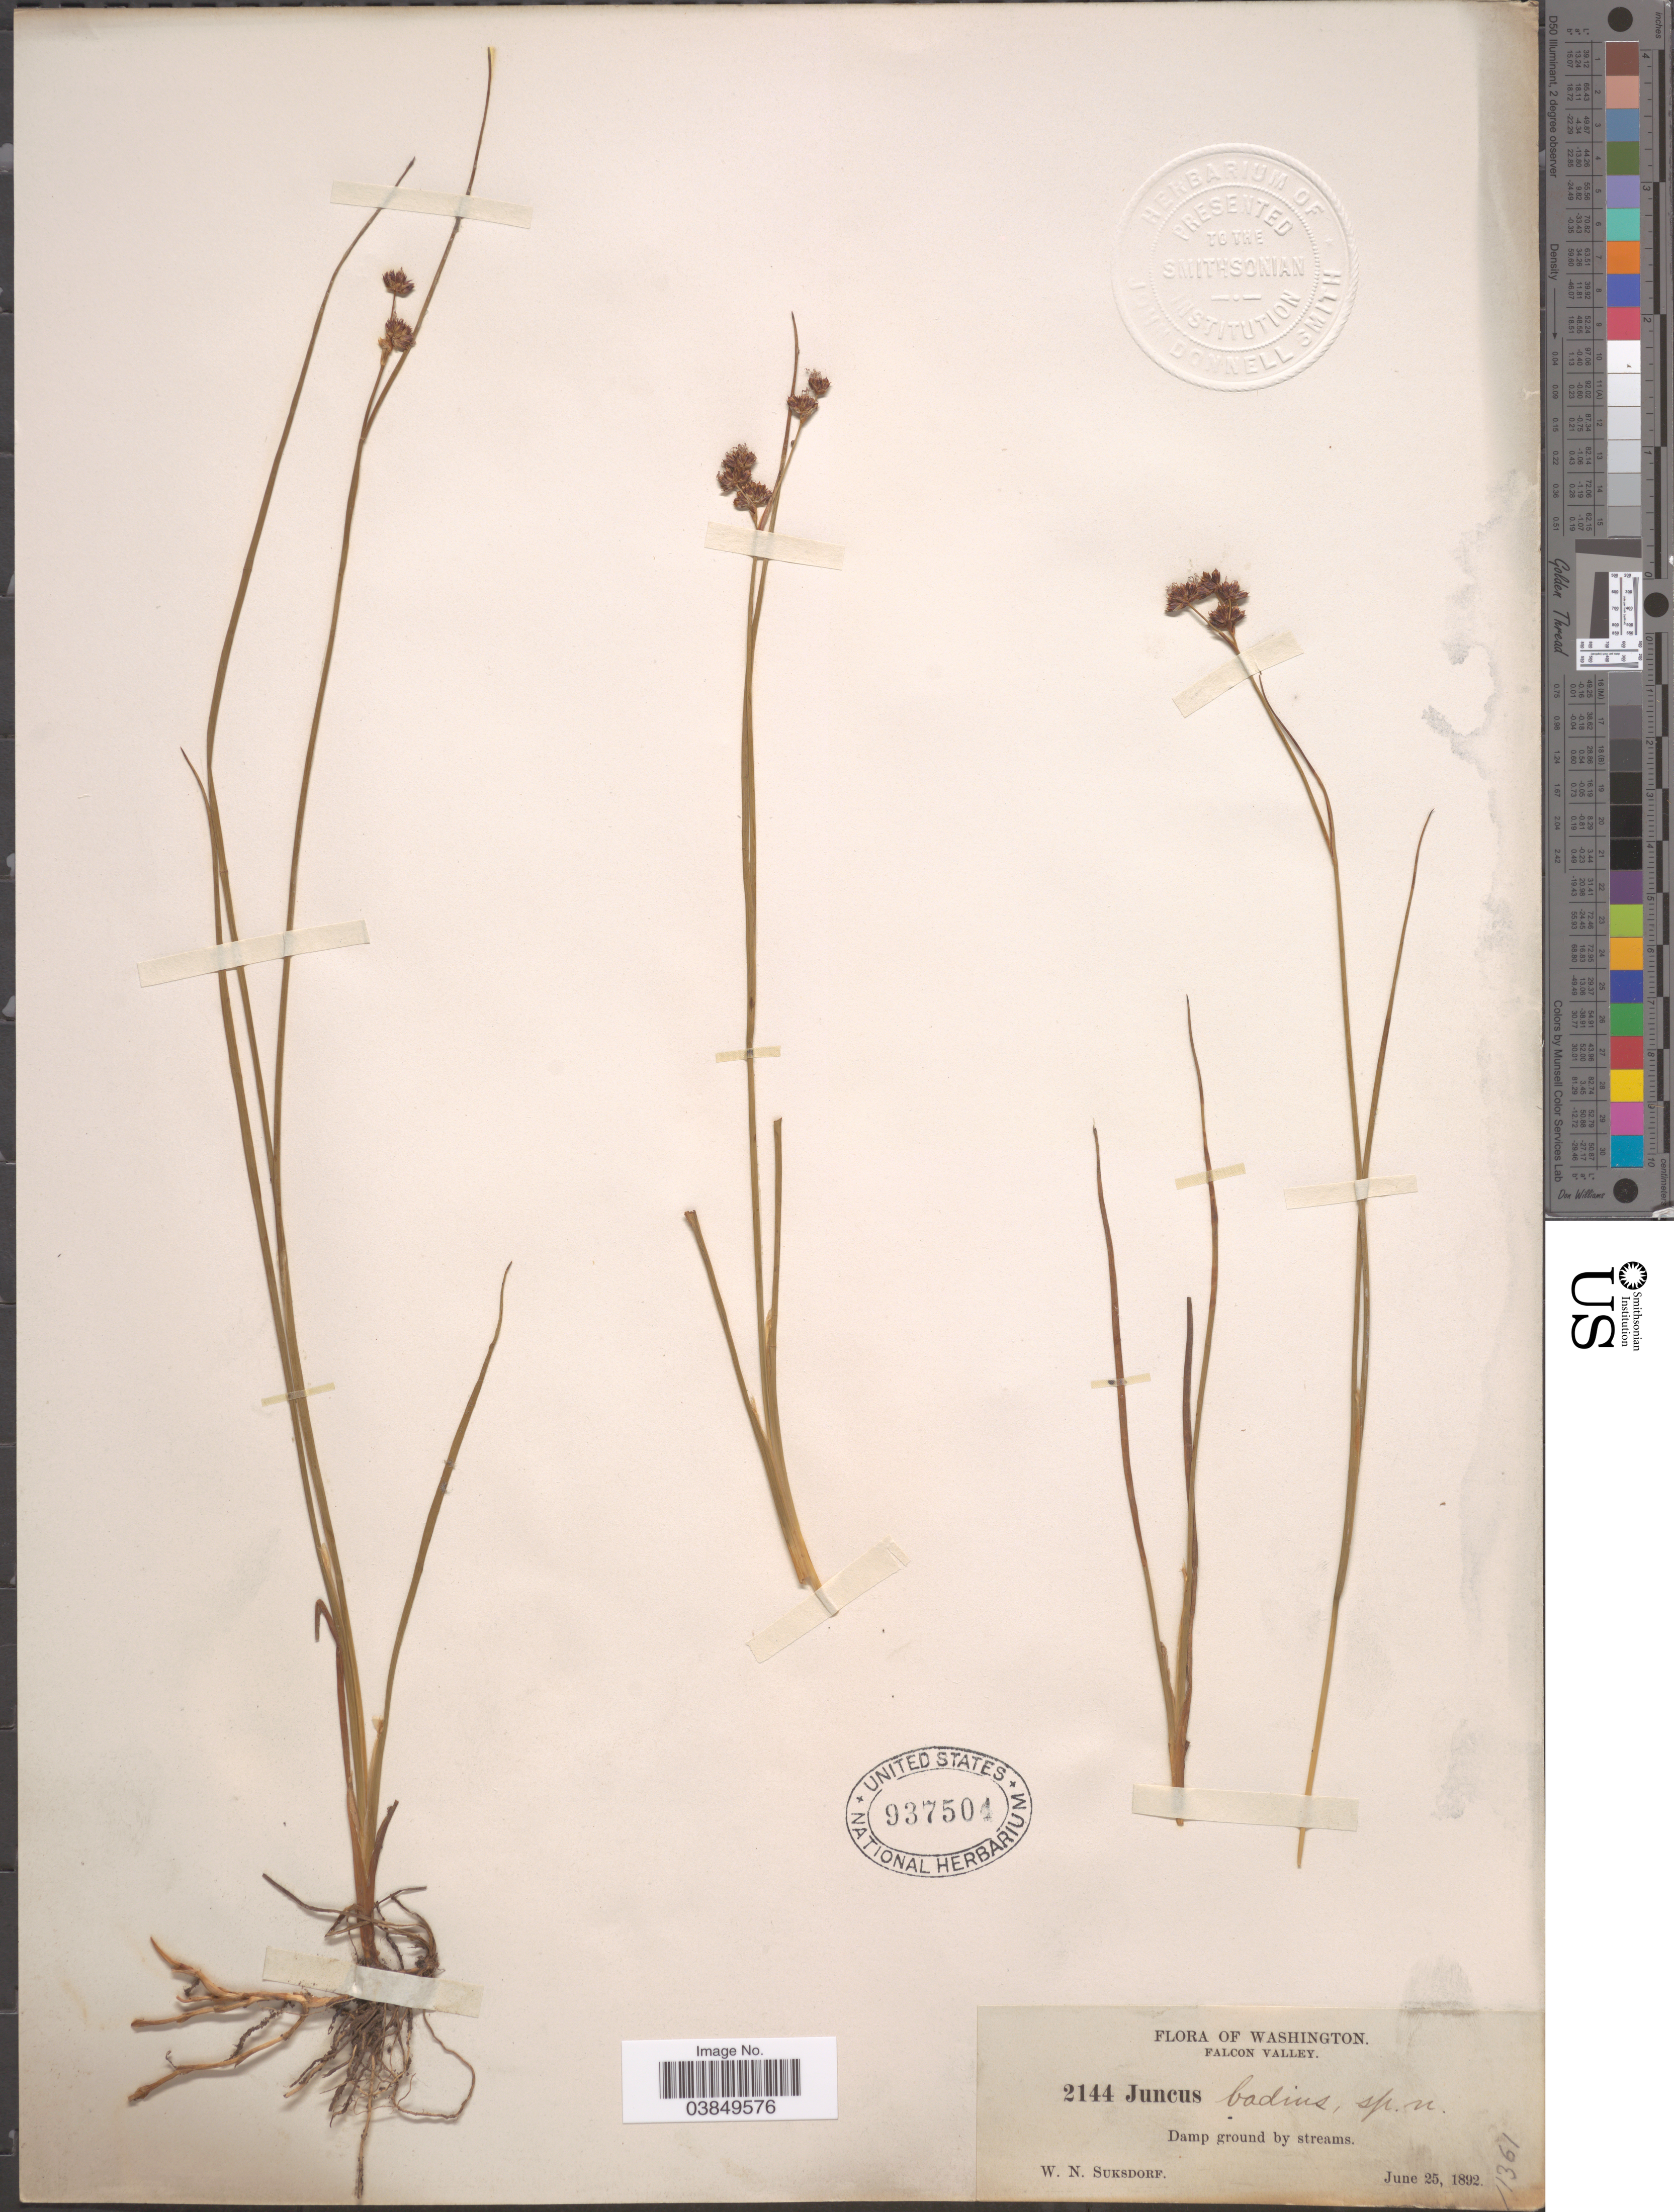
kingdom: Plantae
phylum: Tracheophyta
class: Liliopsida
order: Poales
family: Juncaceae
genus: Juncus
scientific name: Juncus badius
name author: Suksd.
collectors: W. N. Suksdorf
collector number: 2144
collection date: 1892-06-25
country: United States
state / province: Washington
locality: Falcon Valley.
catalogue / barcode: US 937504